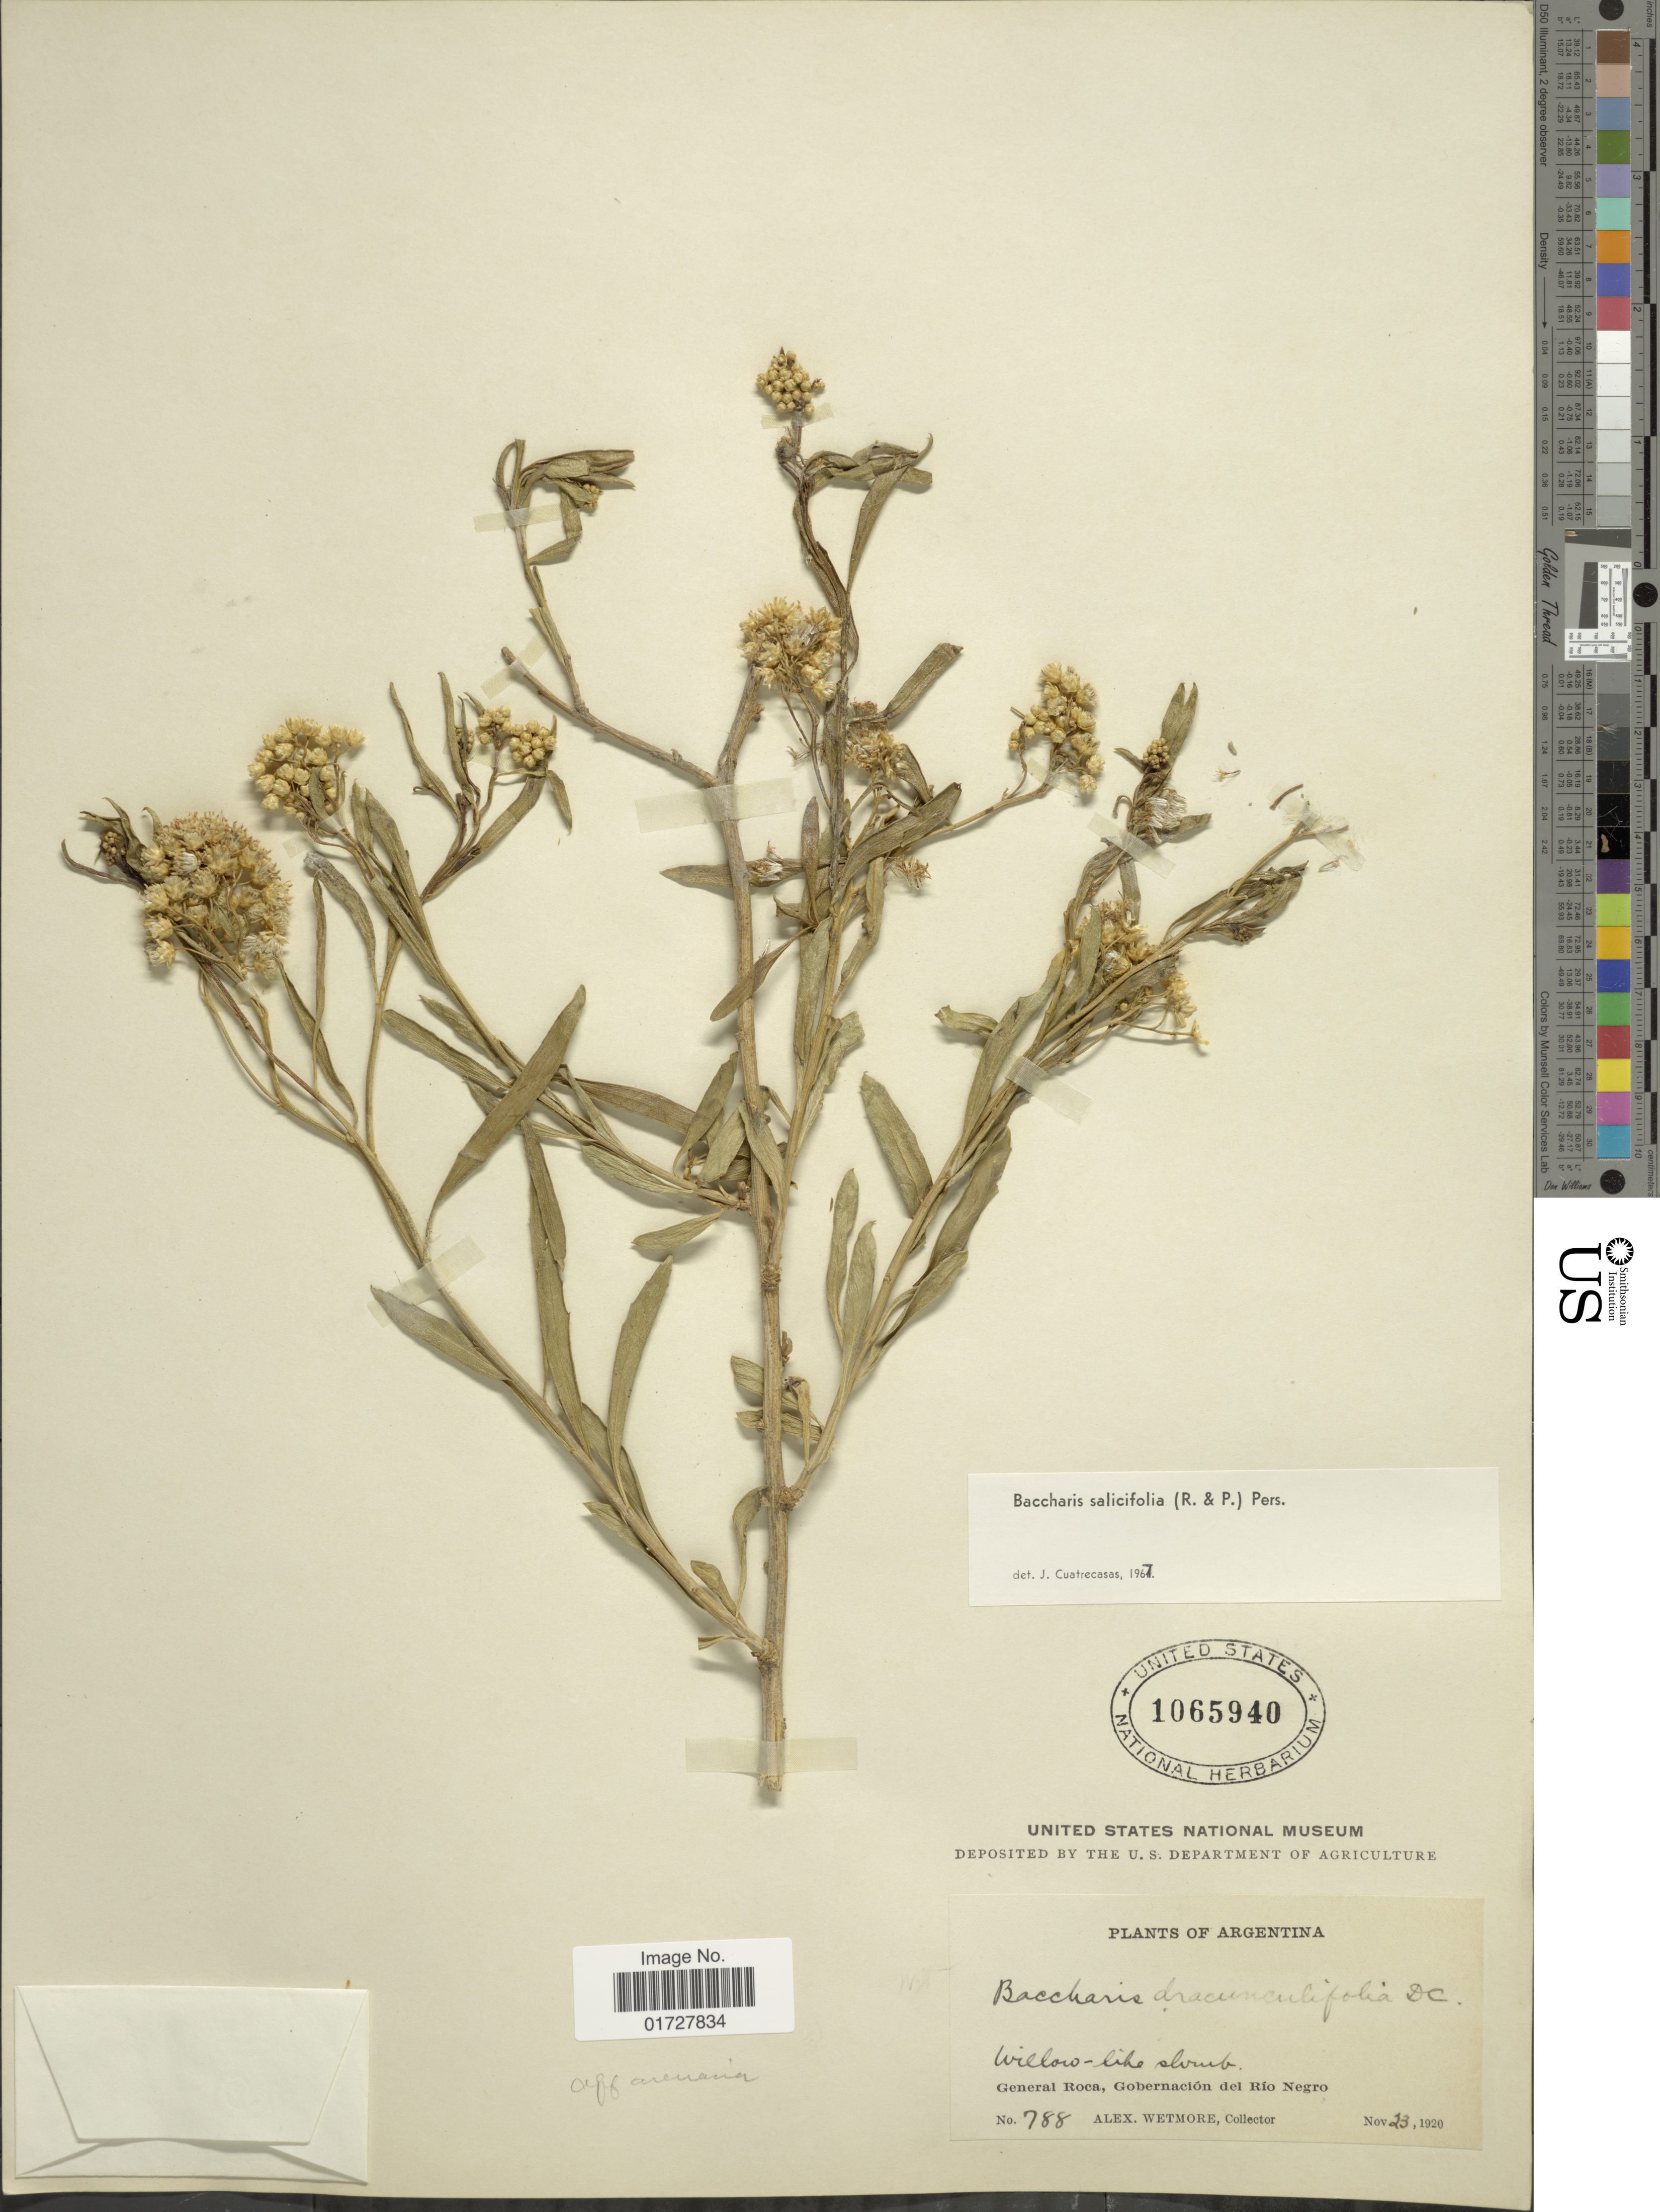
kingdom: Plantae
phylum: Tracheophyta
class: Magnoliopsida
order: Asterales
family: Asteraceae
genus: Baccharis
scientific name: Baccharis salicifolia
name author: (Ruiz & Pav.) Pers.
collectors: A. Wetmore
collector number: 788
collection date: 1920-11-23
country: Argentina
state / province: Rio Negro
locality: General Roca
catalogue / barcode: US 1065940